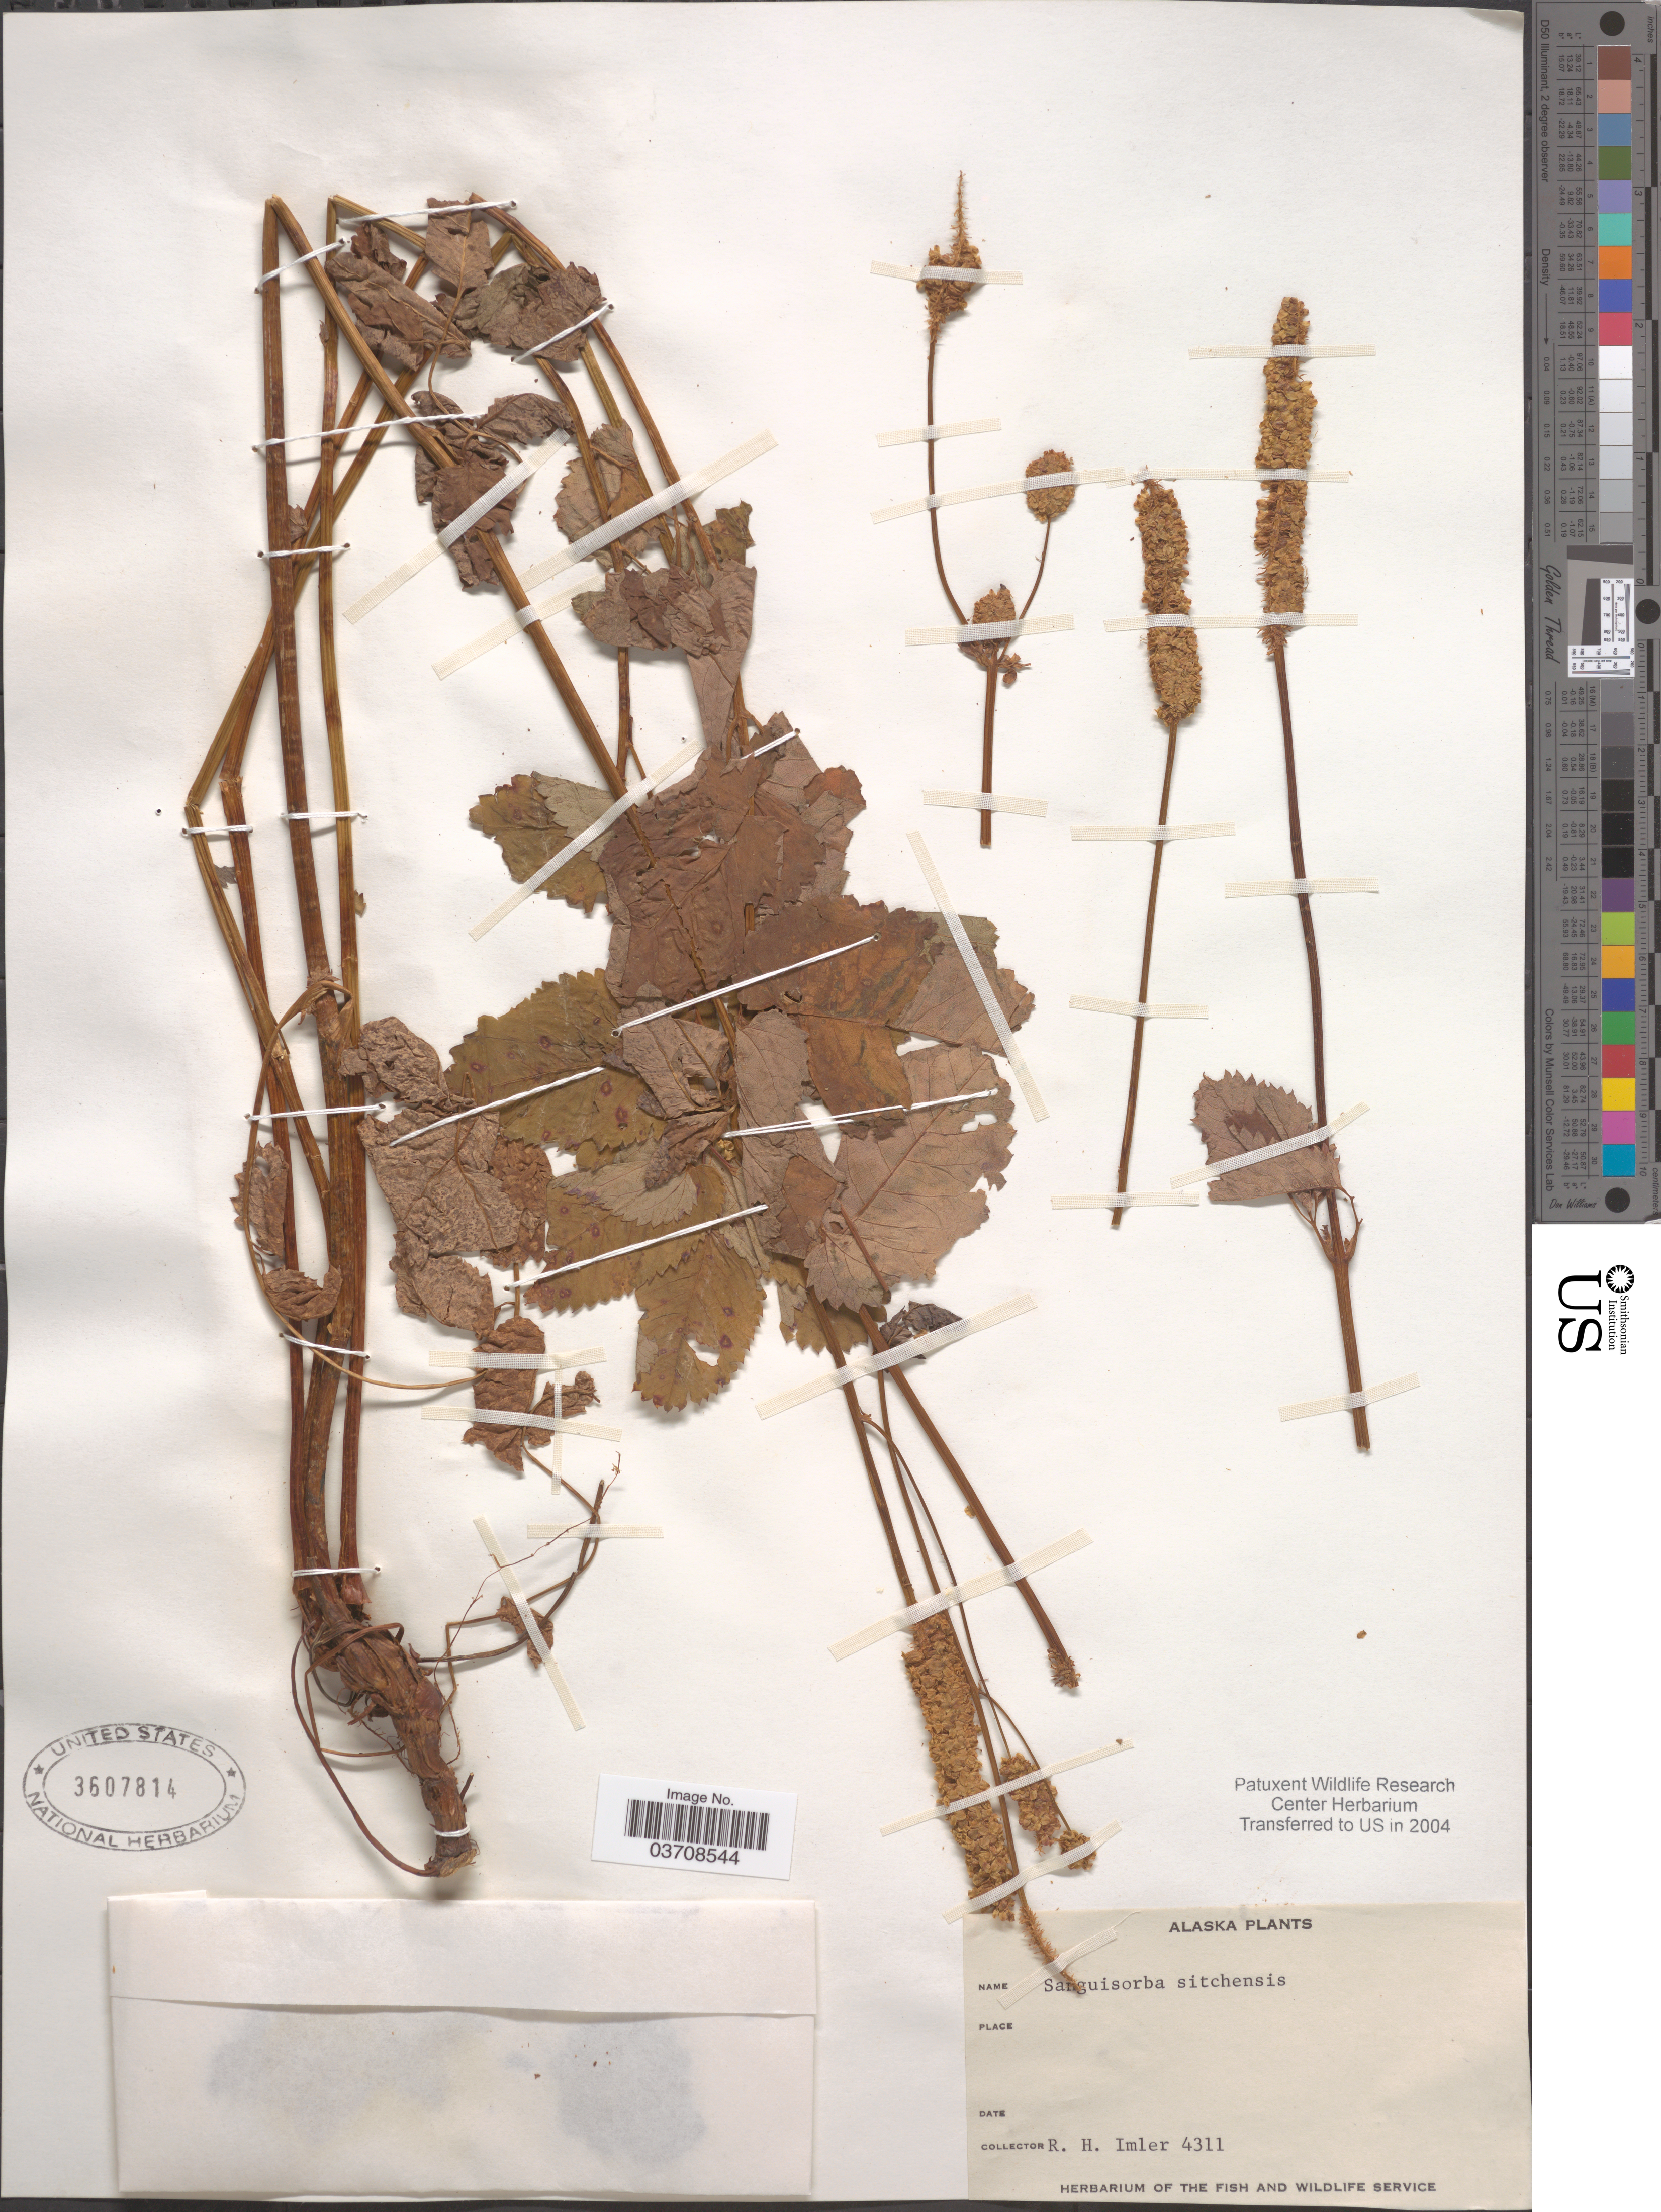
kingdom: Plantae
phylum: Tracheophyta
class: Magnoliopsida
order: Rosales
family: Rosaceae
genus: Sanguisorba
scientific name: Sanguisorba stipulata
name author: Raf.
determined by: Strong, Mark T., (BOT), Smithsonian Institution - National Museum of Natural History (UNITED STATES)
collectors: R. Imler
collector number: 4311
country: United States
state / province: Alaska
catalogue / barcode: US 3607814